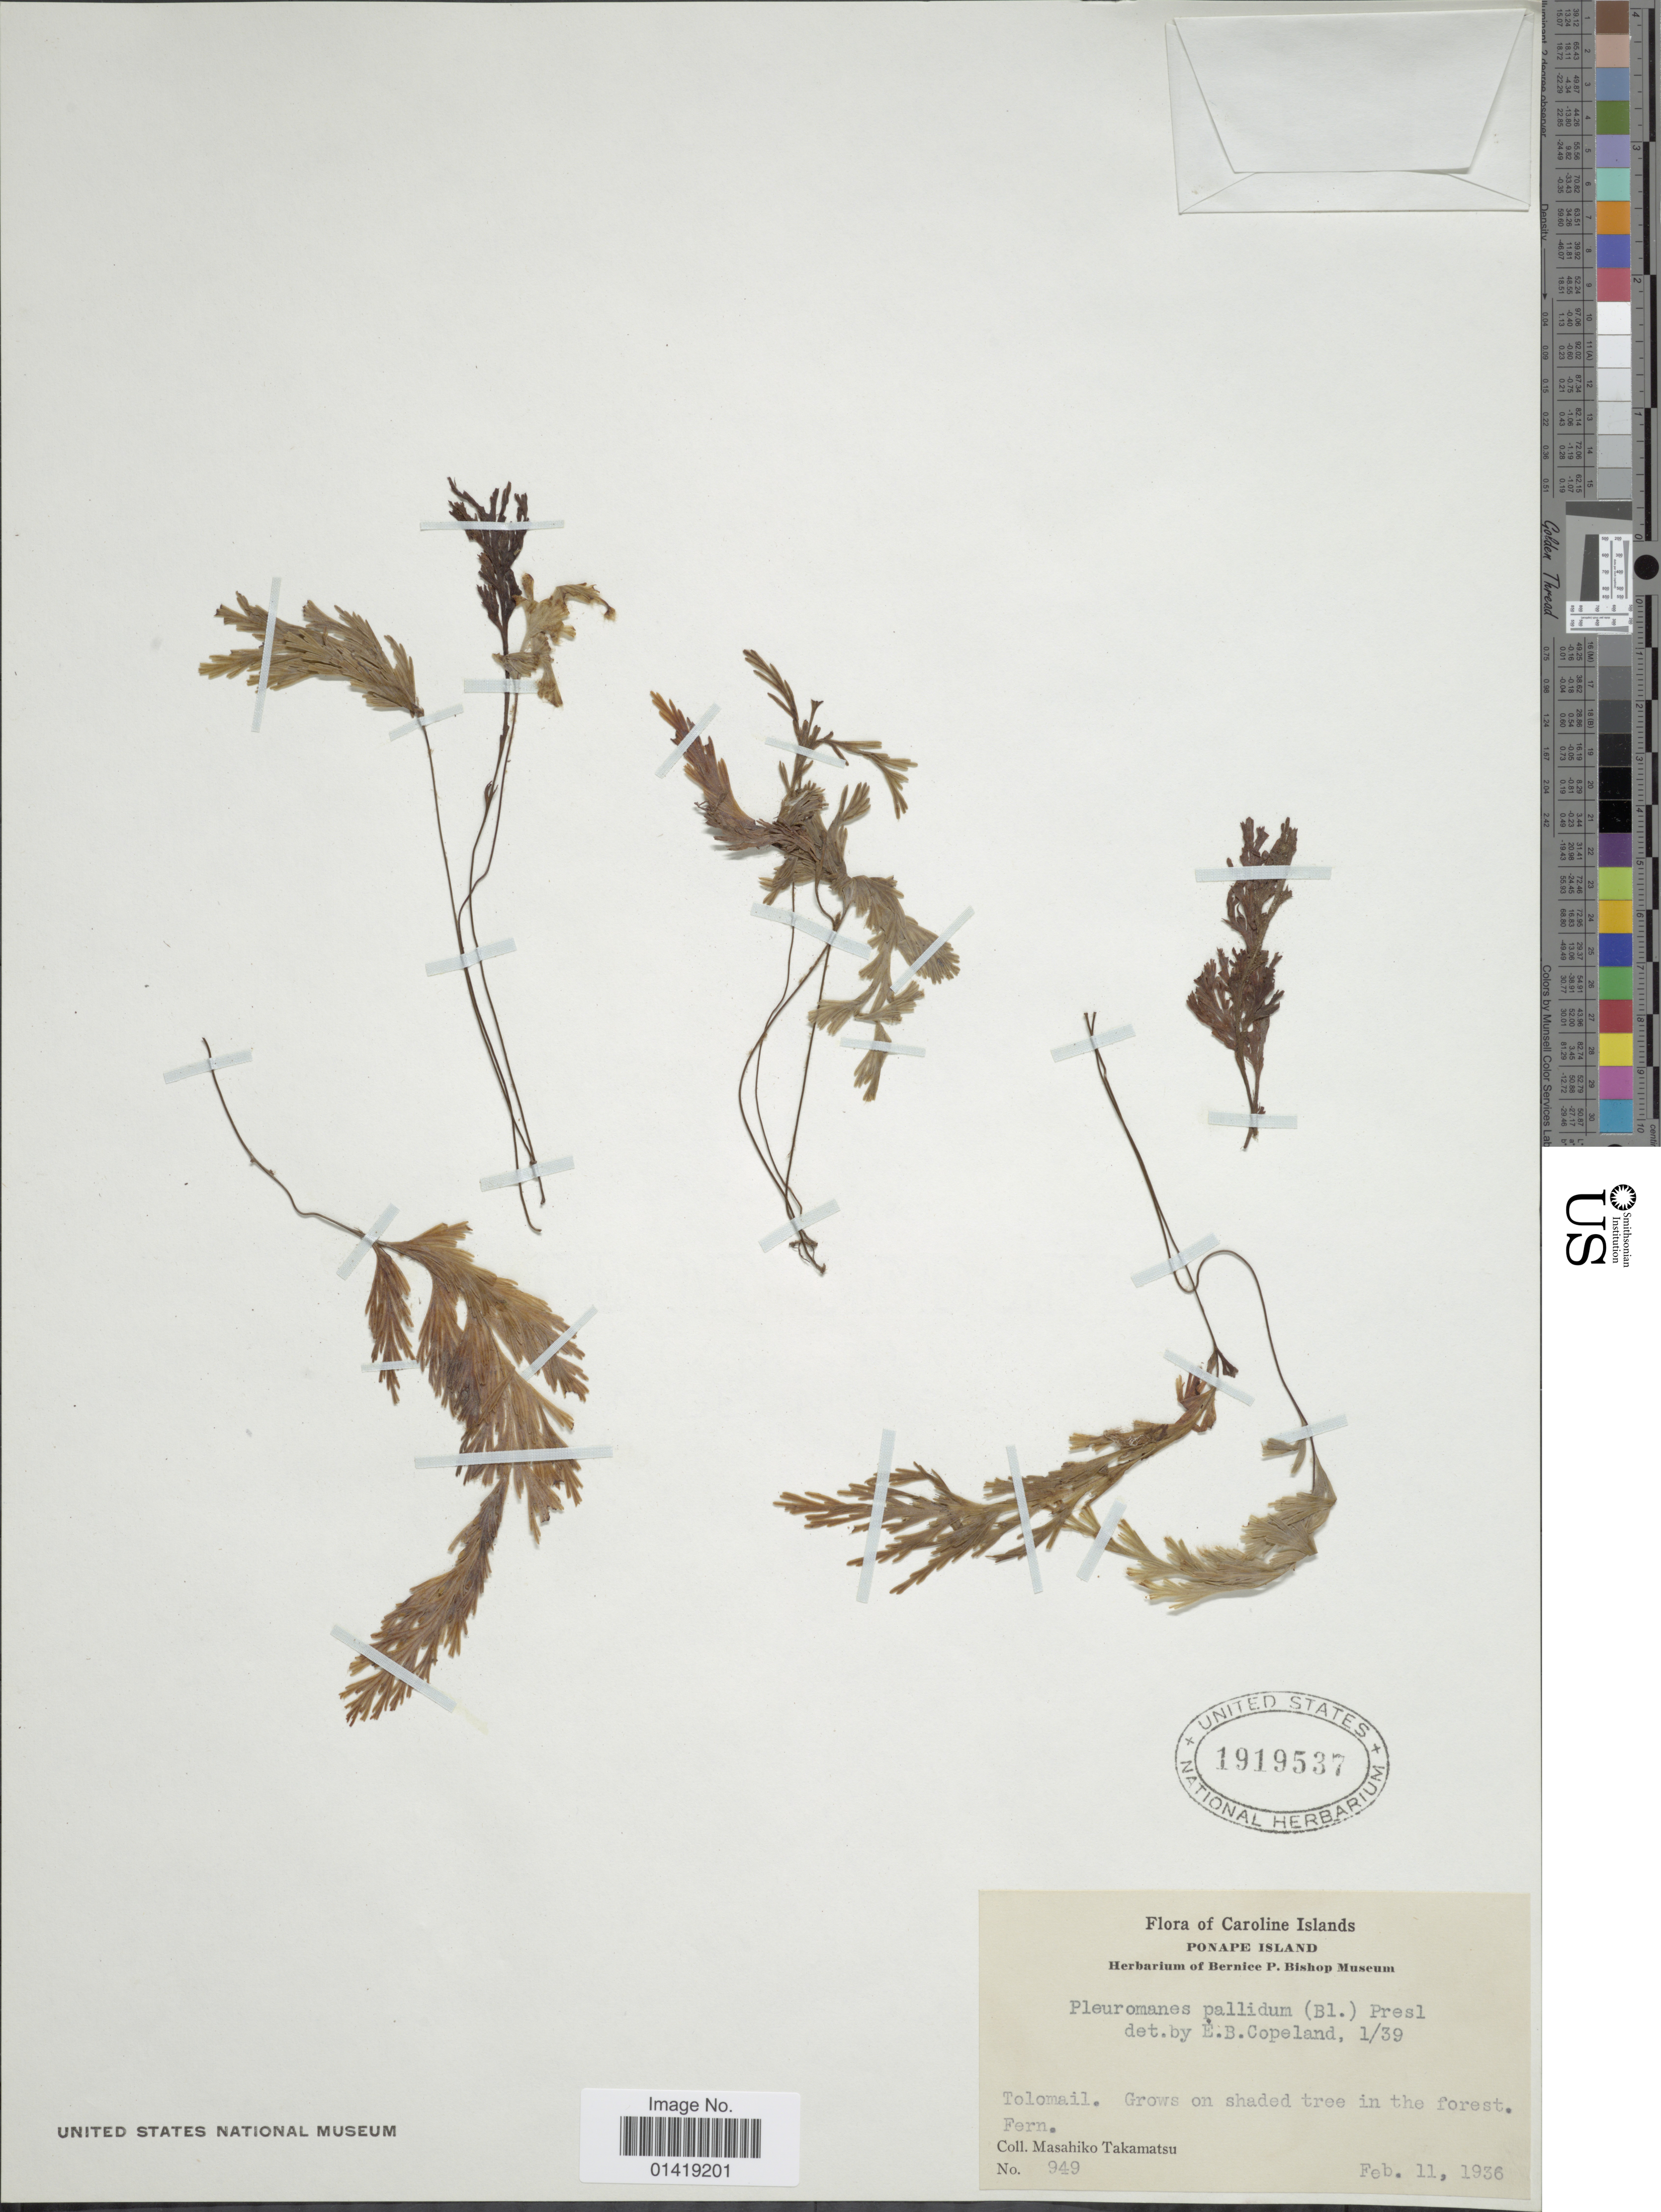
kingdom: Plantae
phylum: Tracheophyta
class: Polypodiopsida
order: Hymenophyllales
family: Hymenophyllaceae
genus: Hymenophyllum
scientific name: Hymenophyllum pallidum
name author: (Blume) Ebihara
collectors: M. Takamatsu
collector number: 949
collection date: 1936-02-11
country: Micronesia, Federated States of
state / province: Pohnpei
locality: Caroline Islands Ponape Island Tolomail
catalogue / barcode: US 1919537